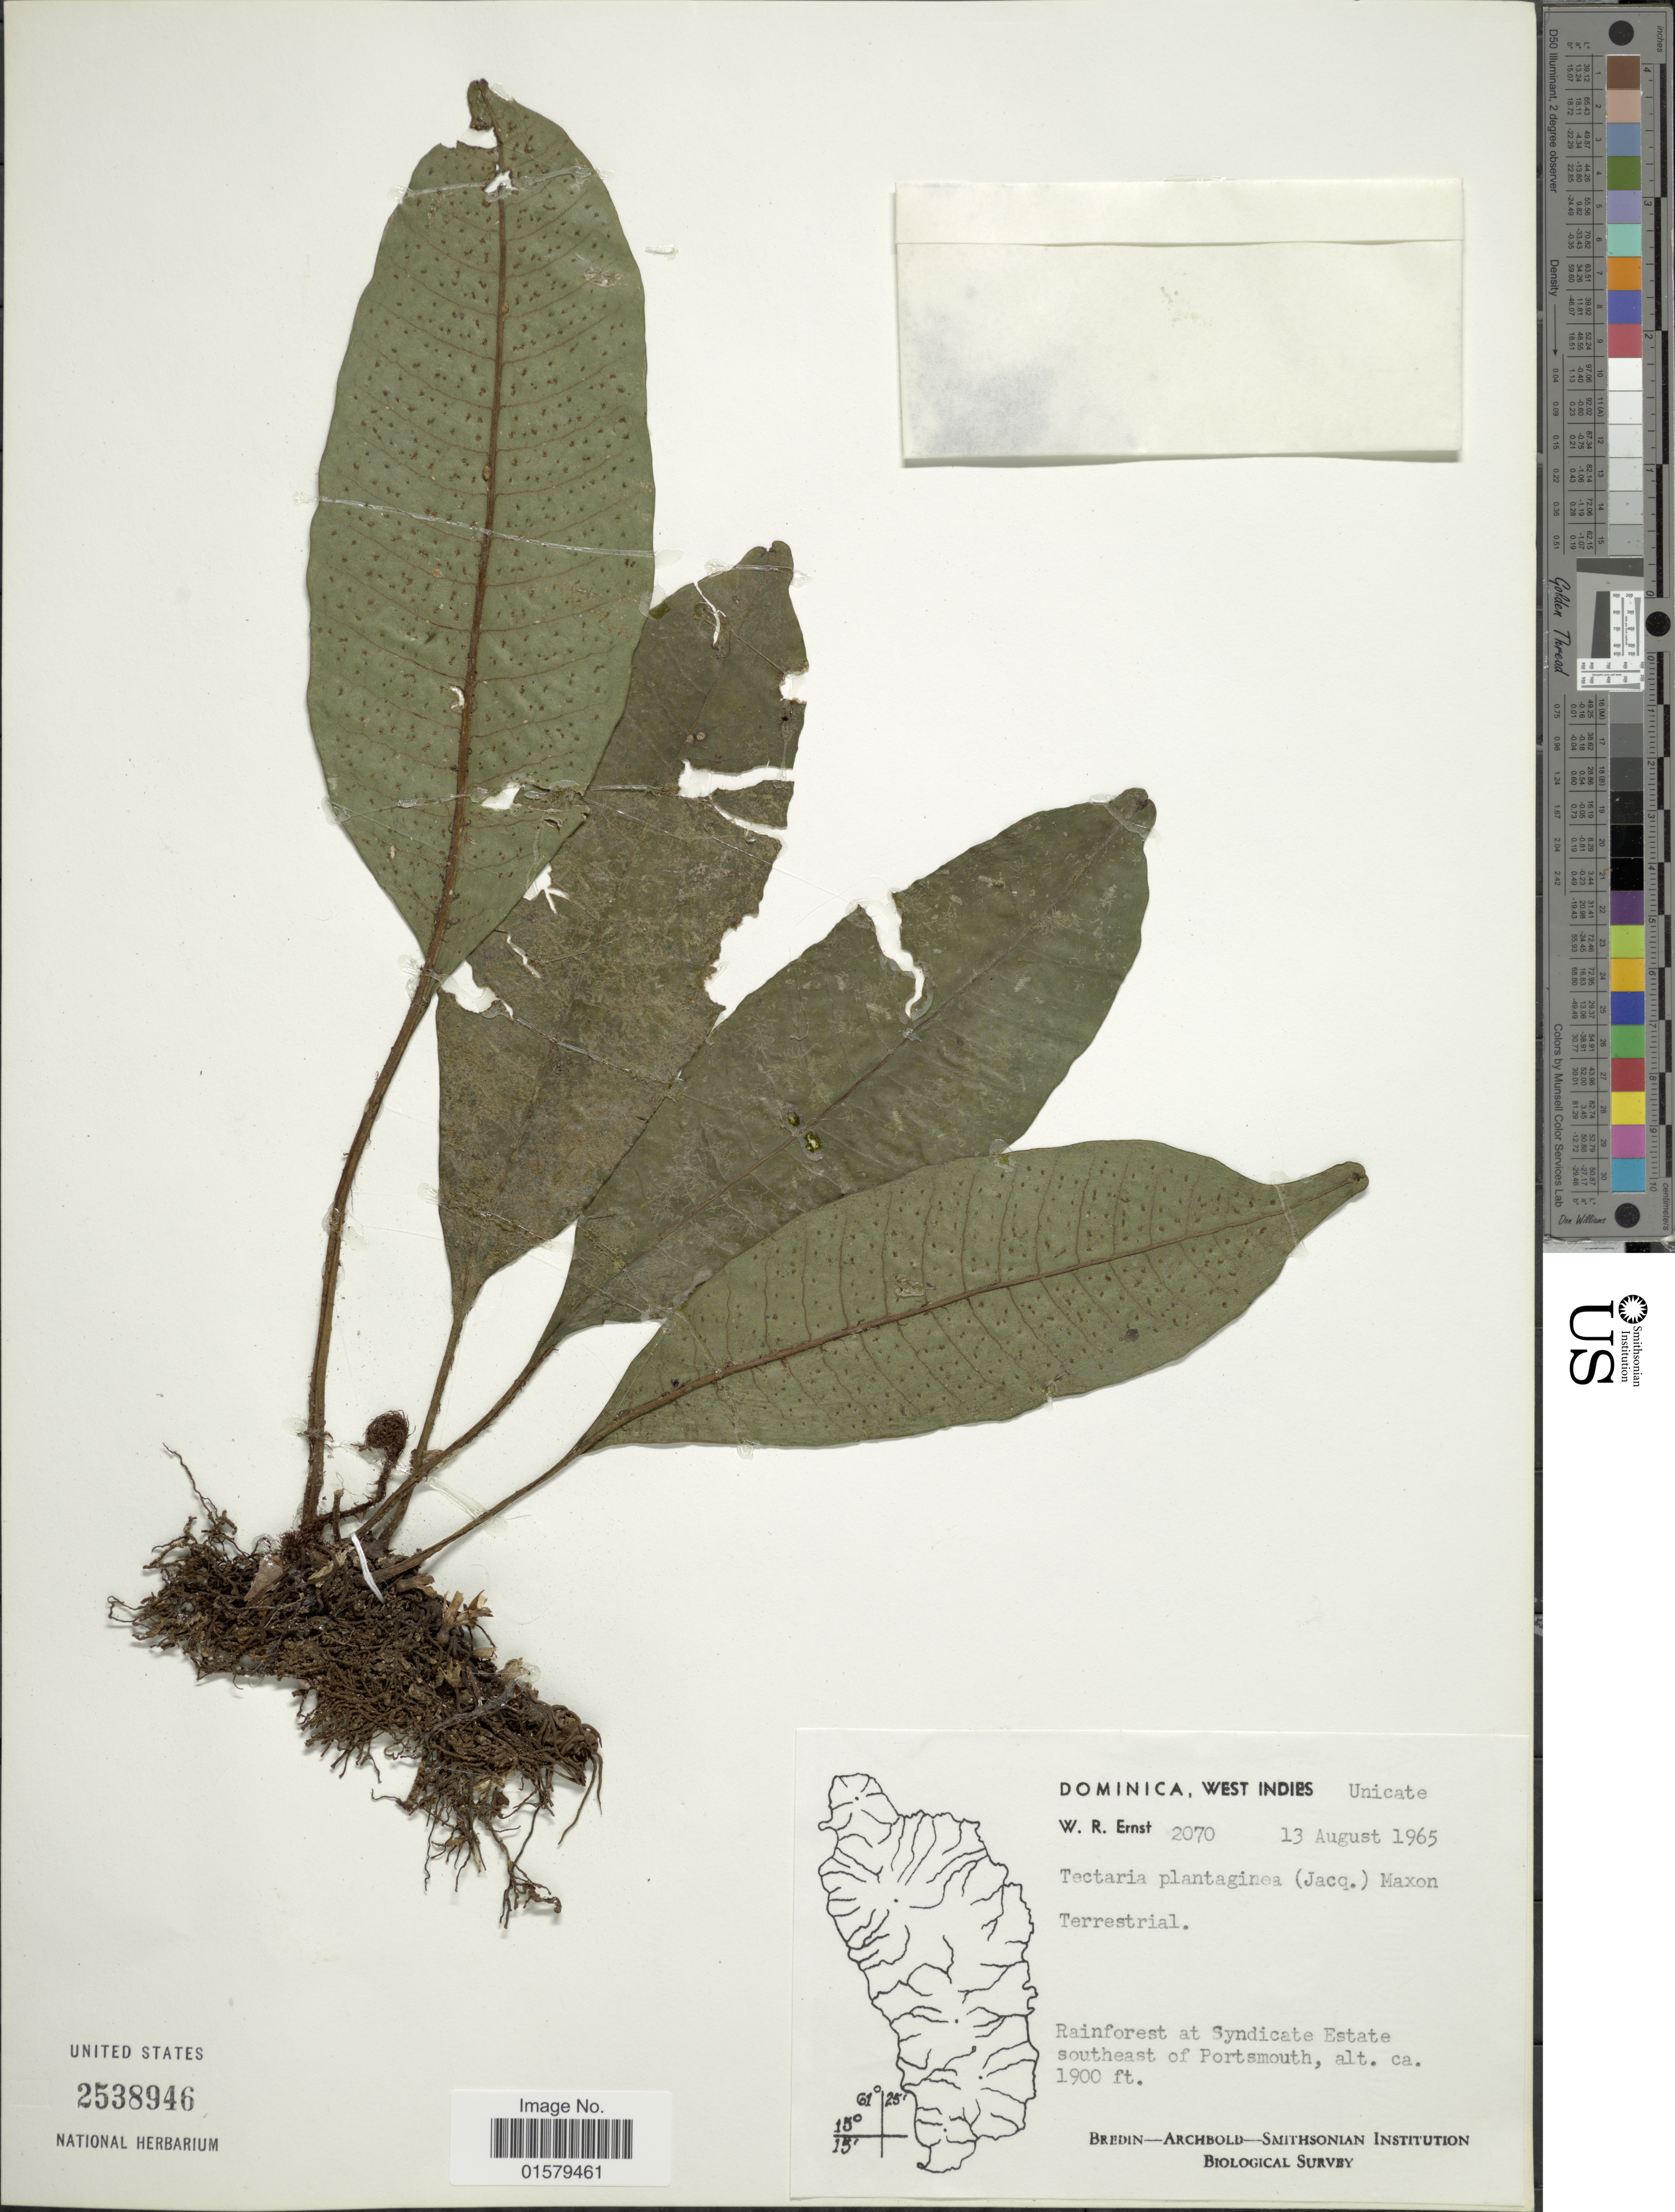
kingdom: Plantae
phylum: Tracheophyta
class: Polypodiopsida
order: Polypodiales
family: Tectariaceae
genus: Tectaria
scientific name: Tectaria plantaginea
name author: (Jacq.) Maxon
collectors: W. R. Ernst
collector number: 2070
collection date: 1965-08-13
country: Dominica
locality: Rainforest at Syndicate Estate southeast of Portsmouth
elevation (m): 579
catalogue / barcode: US 2538946